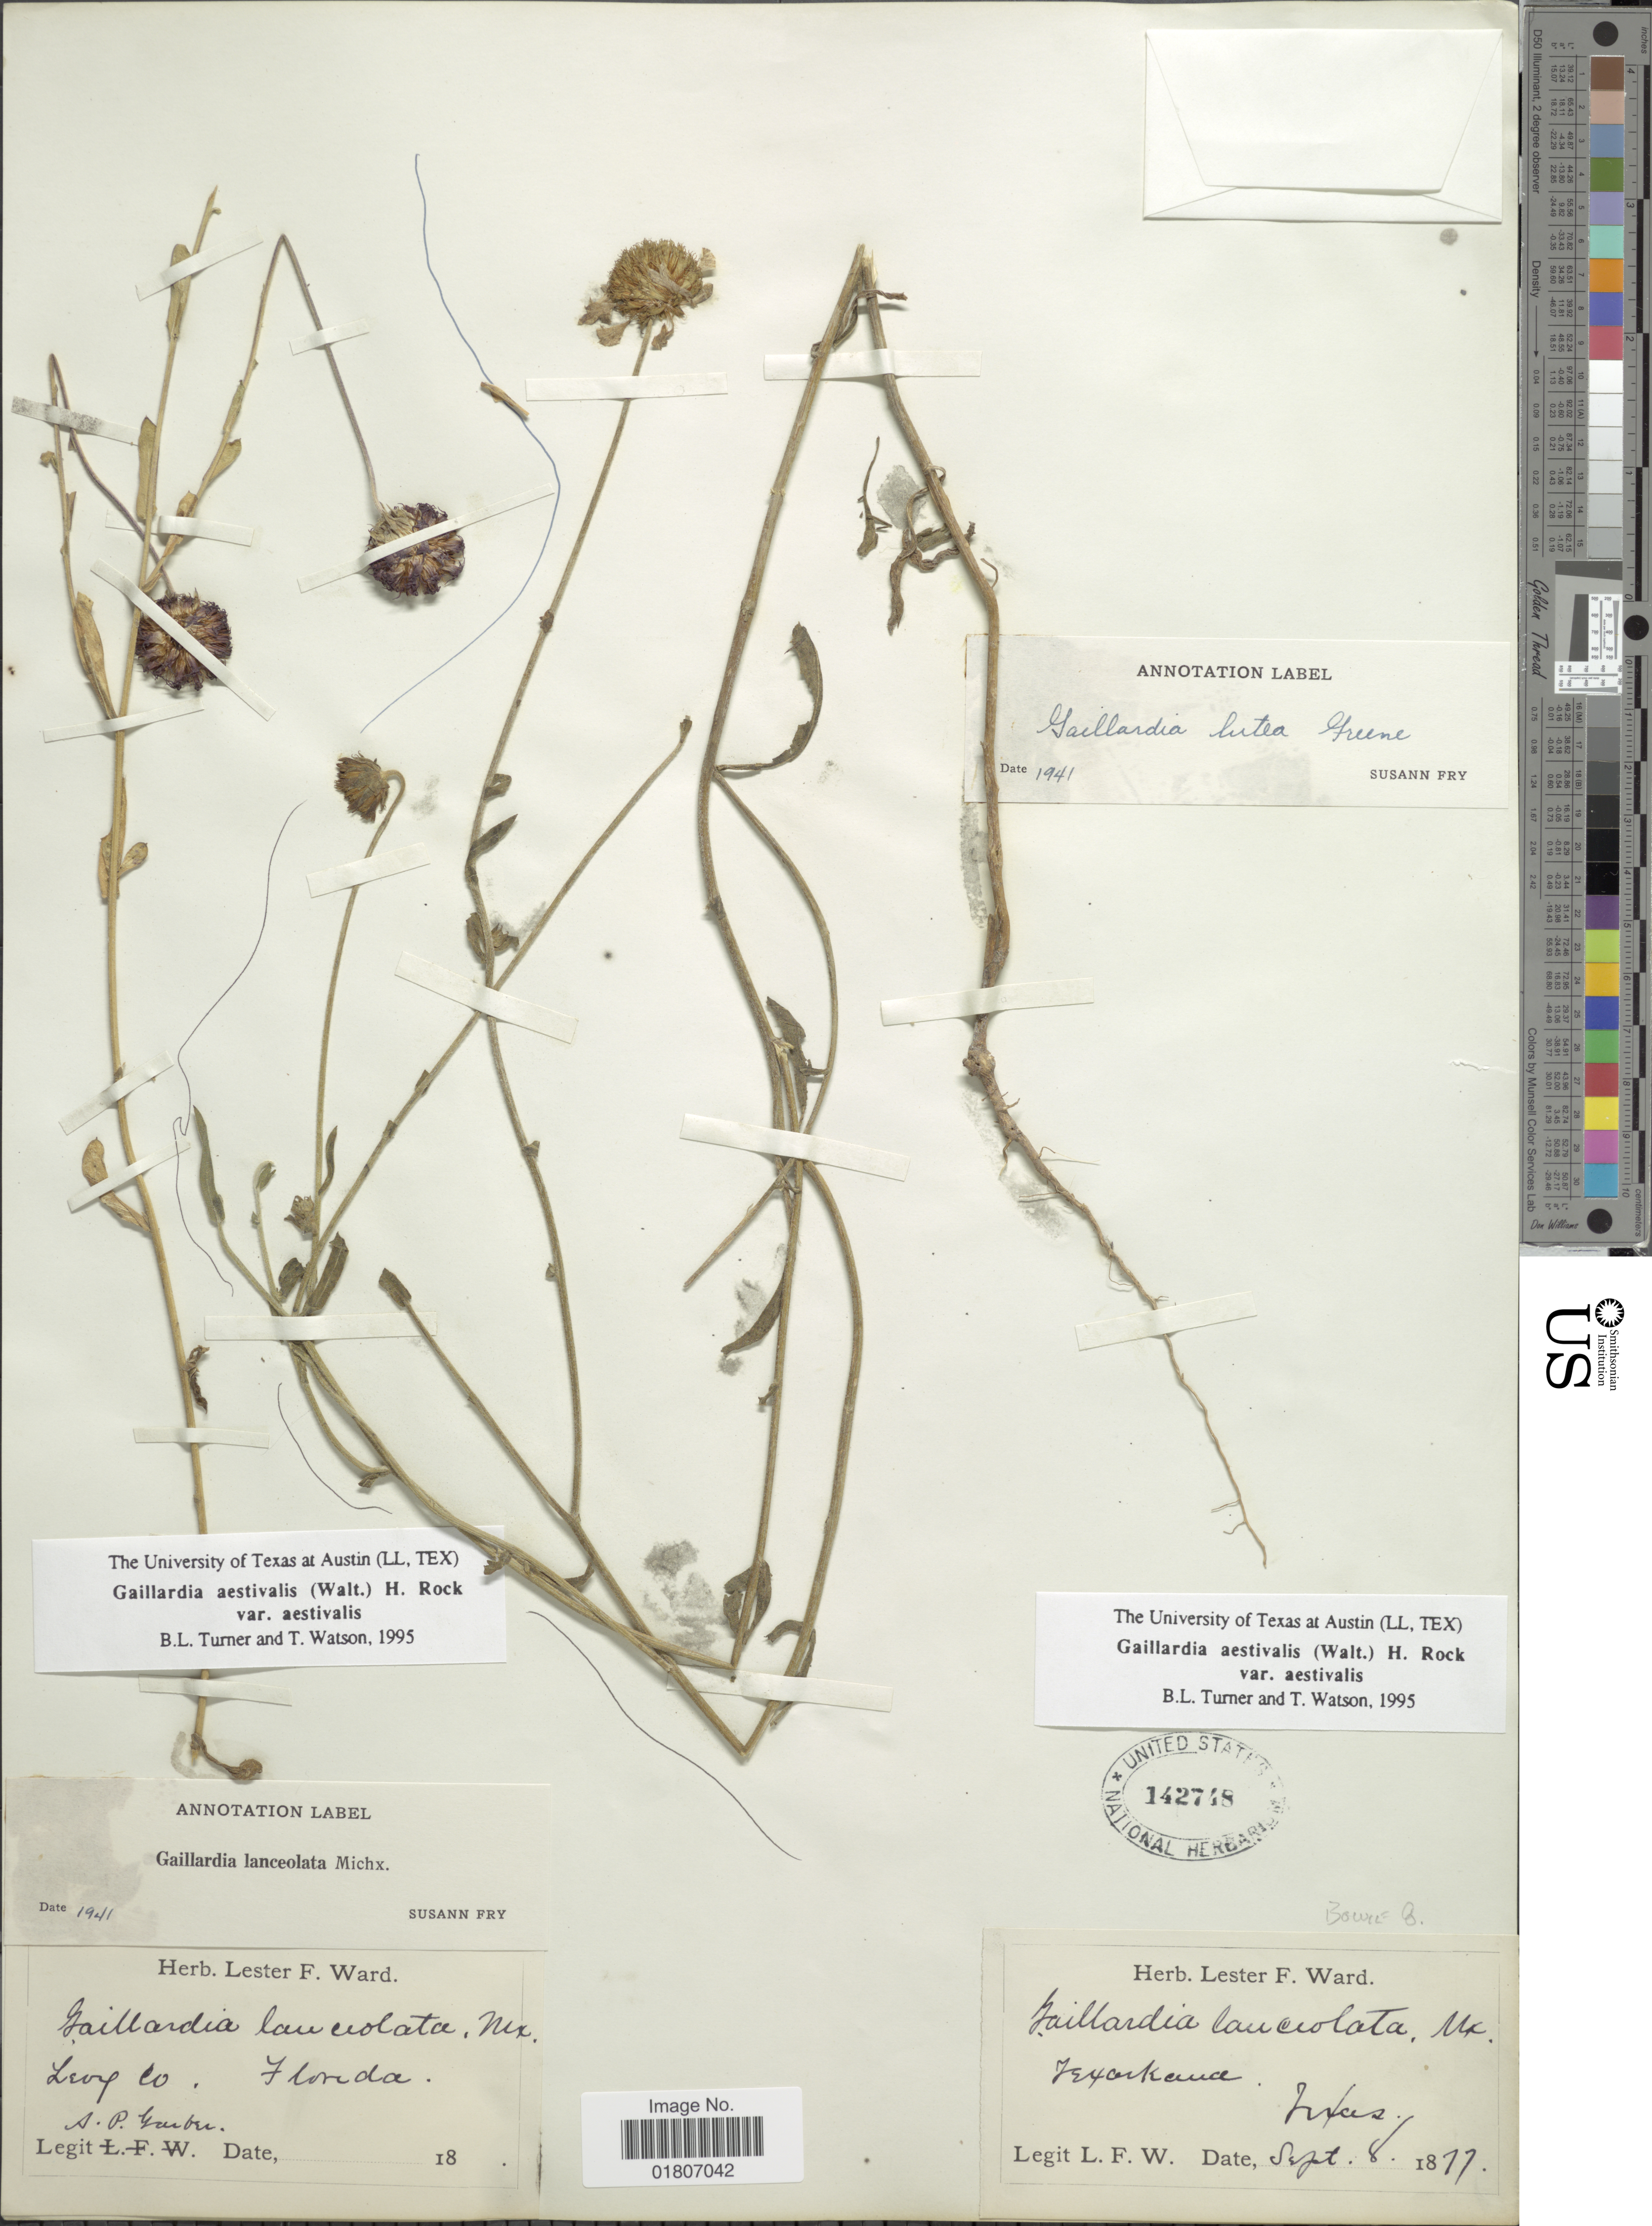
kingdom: Plantae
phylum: Tracheophyta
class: Magnoliopsida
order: Asterales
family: Asteraceae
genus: Gaillardia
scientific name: Gaillardia aestivalis var. aestivalis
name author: (Walter) H. Rock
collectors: L. F. Ward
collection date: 1877-09-08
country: United States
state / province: Texas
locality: Texarkana.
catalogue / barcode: US 142748